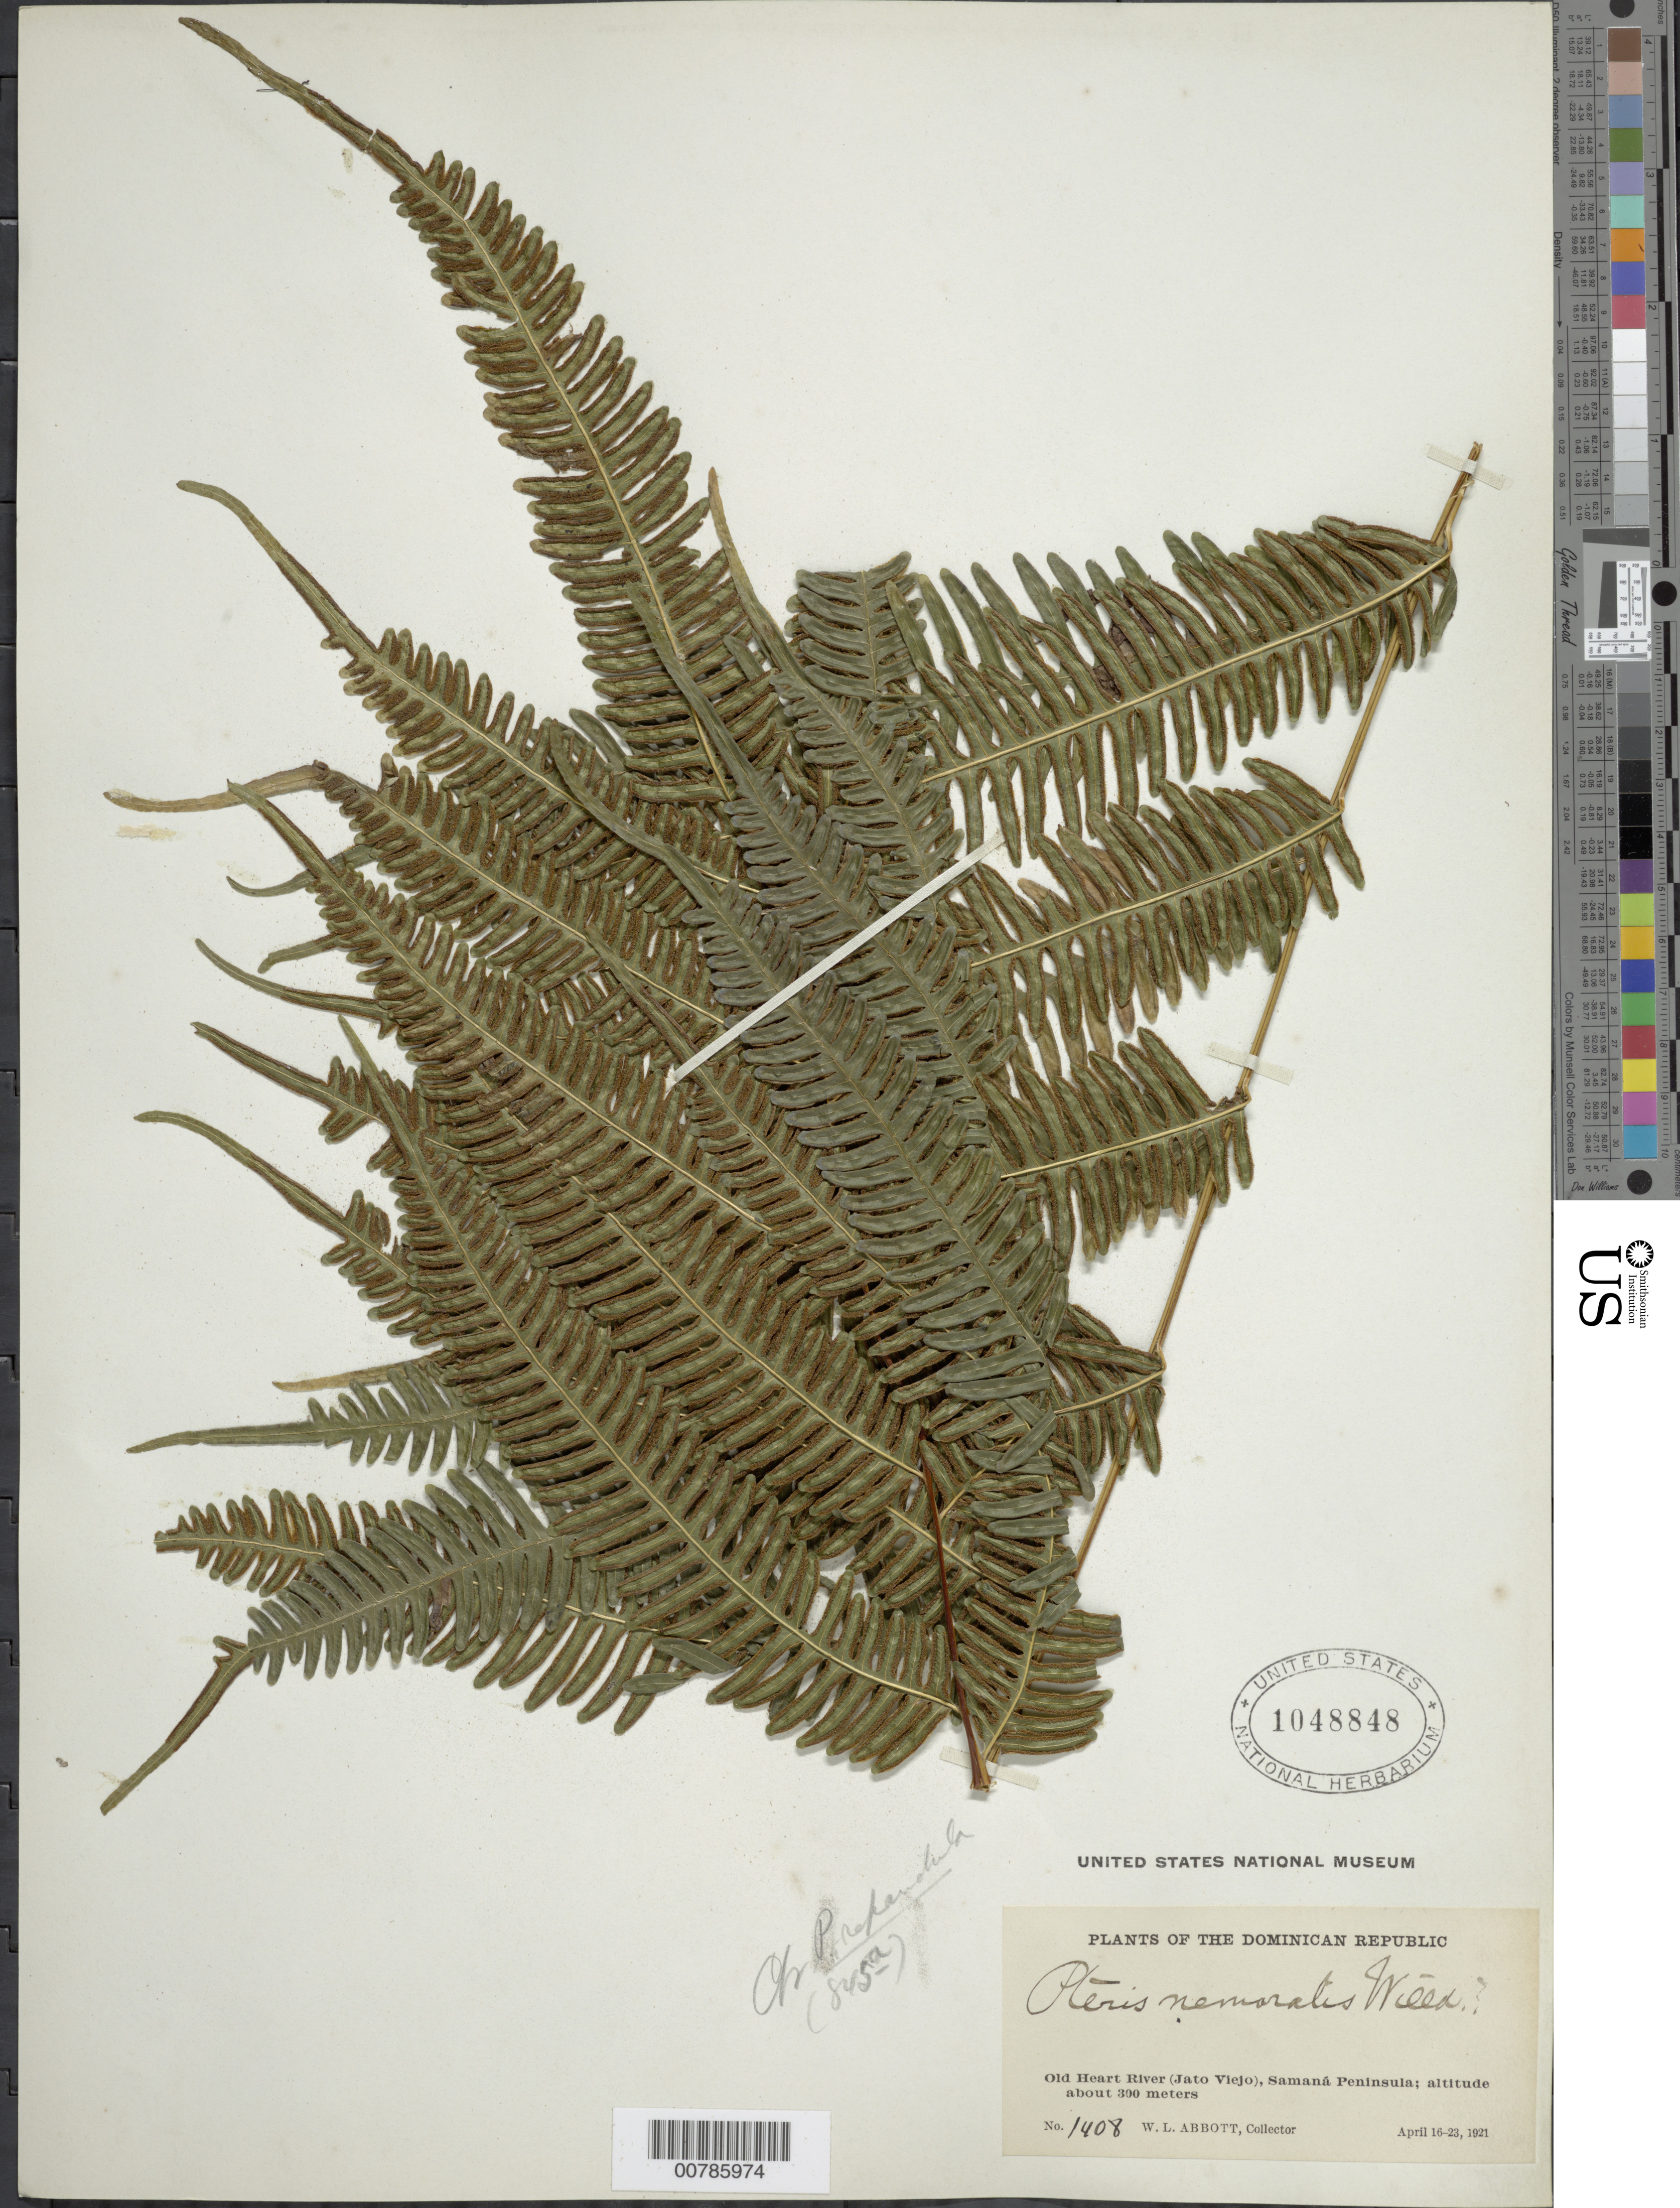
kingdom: Plantae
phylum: Tracheophyta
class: Polypodiopsida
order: Polypodiales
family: Pteridaceae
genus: Pteris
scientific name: Pteris quadriaurita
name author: Retz.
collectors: W. L. Abbott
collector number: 1408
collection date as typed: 16 Apr 1910 23 Apr 1921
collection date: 1910-04-16/1921-04-23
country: Dominican Republic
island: Hispaniola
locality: Old Heart River (Jato Veijo) Samaná Peninsula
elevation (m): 300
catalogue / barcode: US 1048848